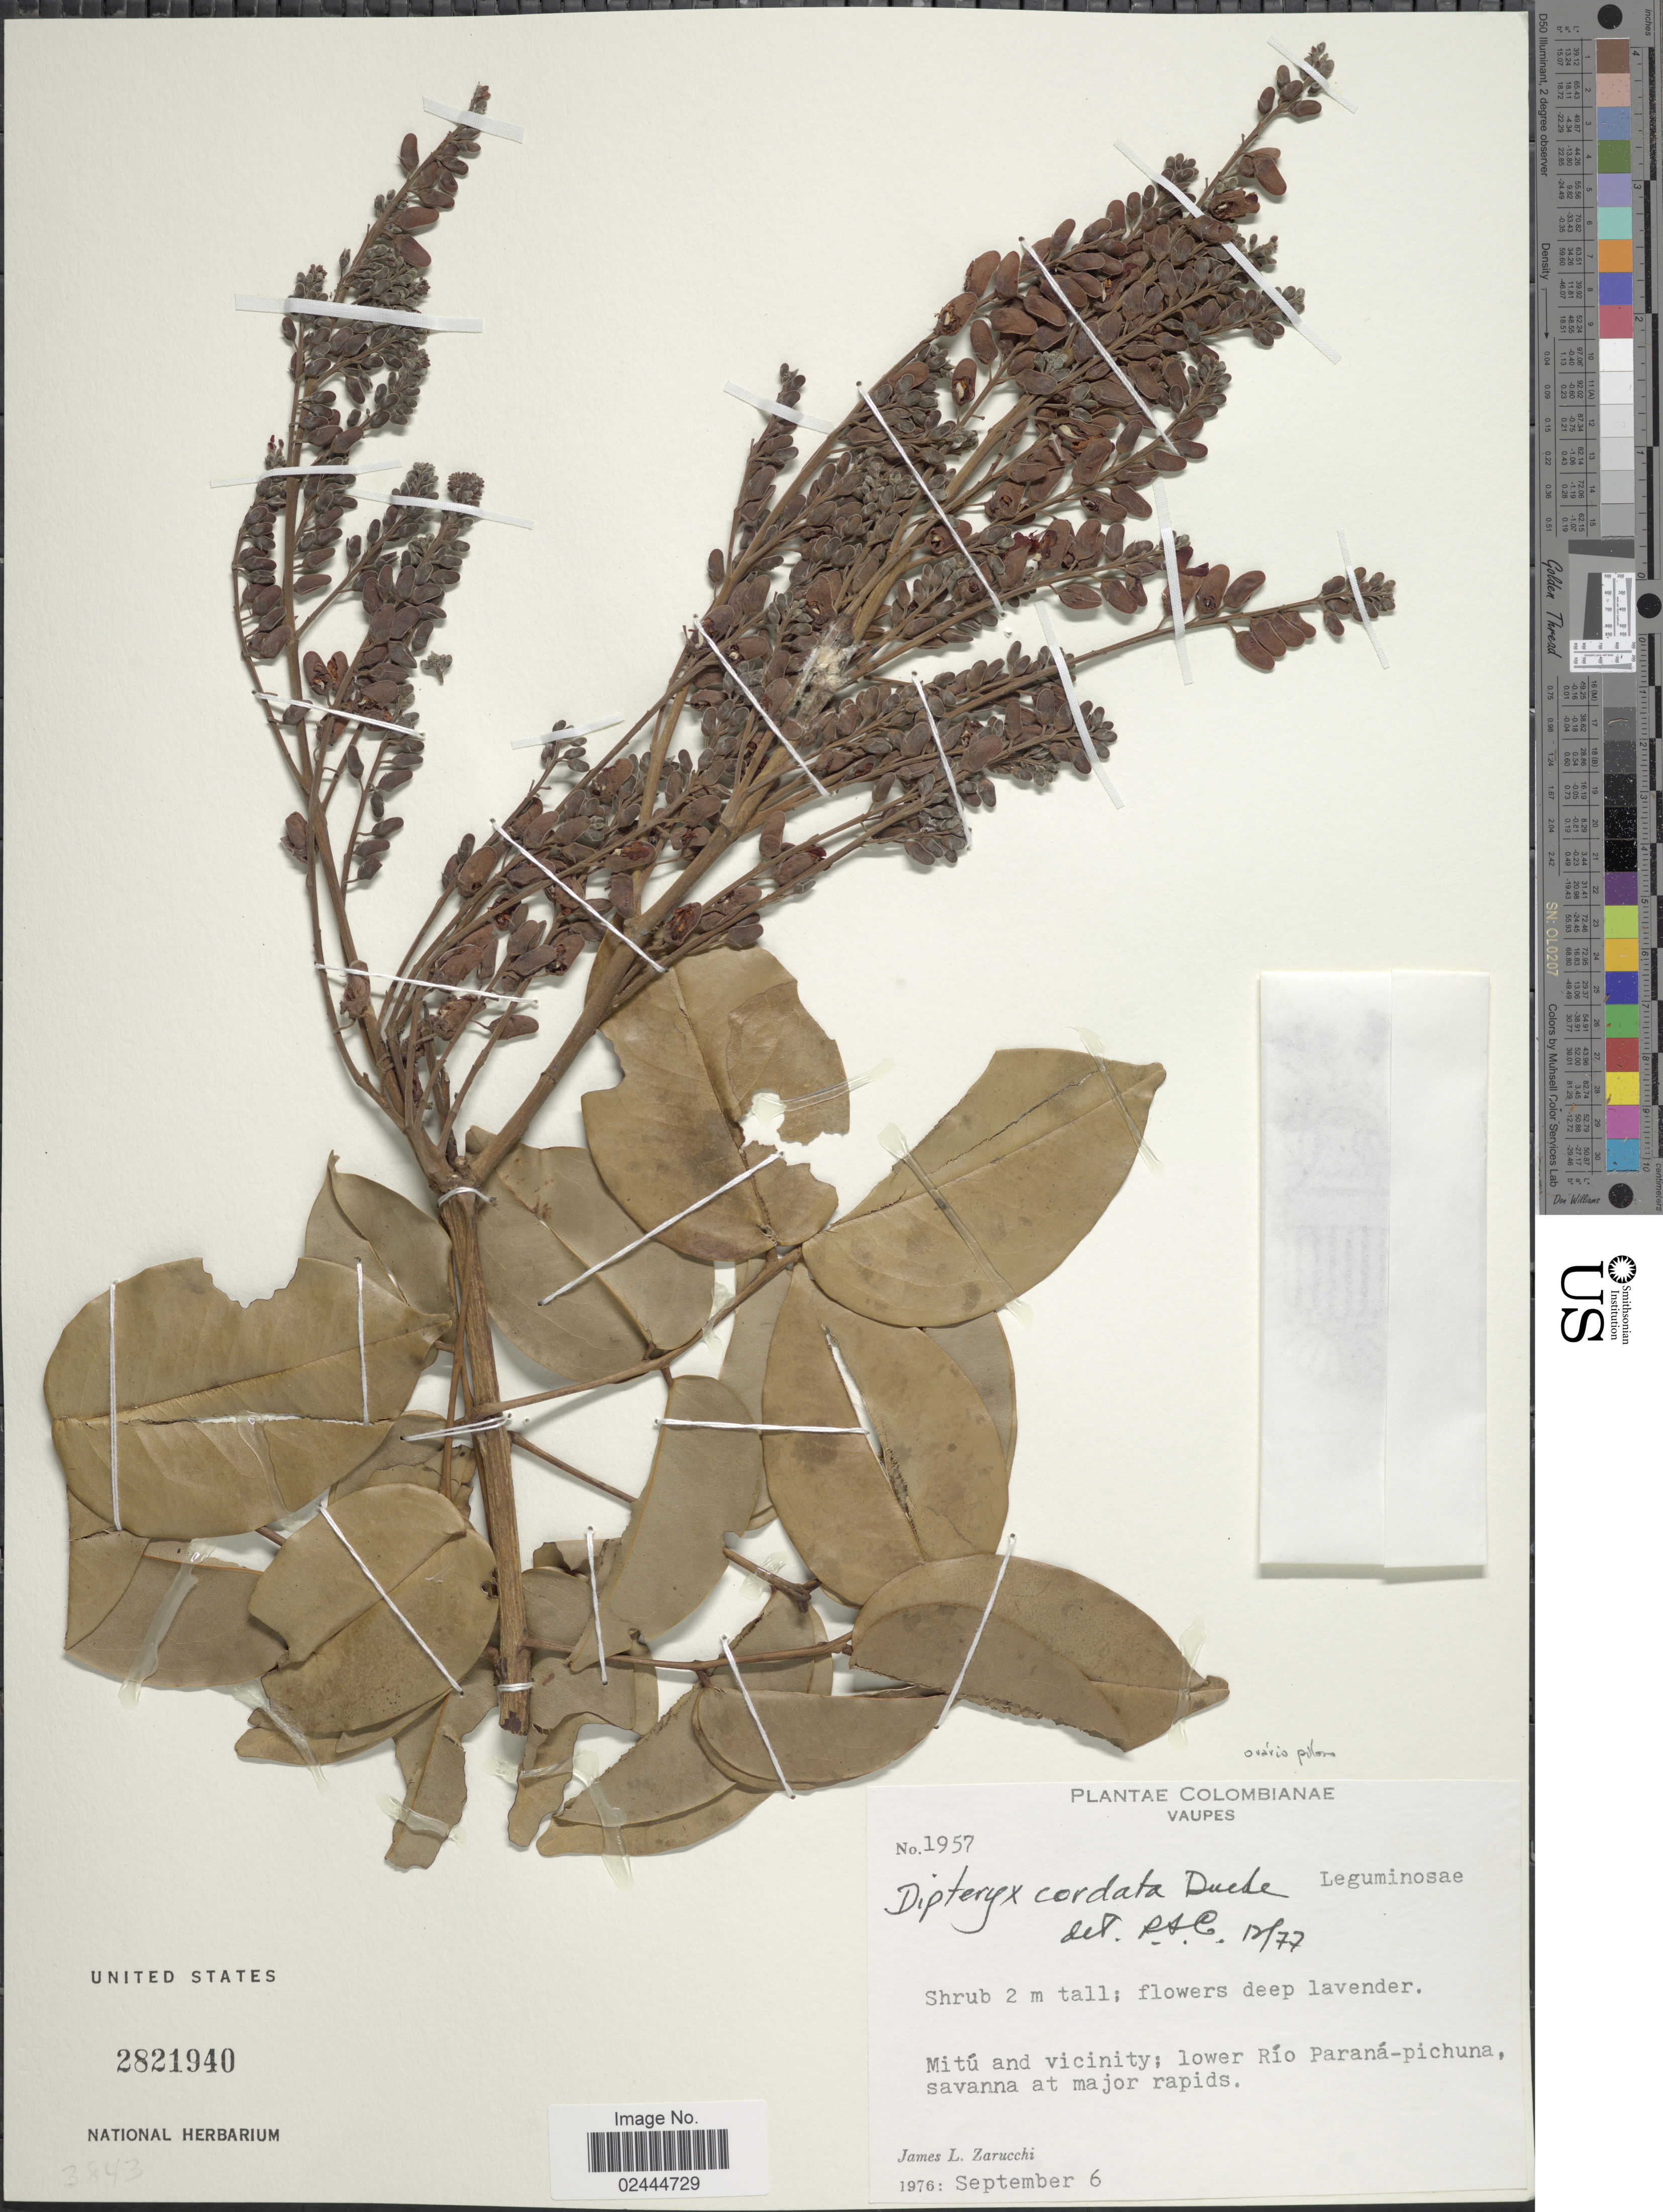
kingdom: Plantae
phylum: Tracheophyta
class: Magnoliopsida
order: Fabales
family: Fabaceae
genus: Taralea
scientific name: Taralea cordata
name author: Ducke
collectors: J. L. Zarucchi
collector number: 1957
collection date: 1976-09-06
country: Colombia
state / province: Vaupés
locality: Mitu and vicinity: lower Rio Parana-pichuna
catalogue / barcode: US 2821940